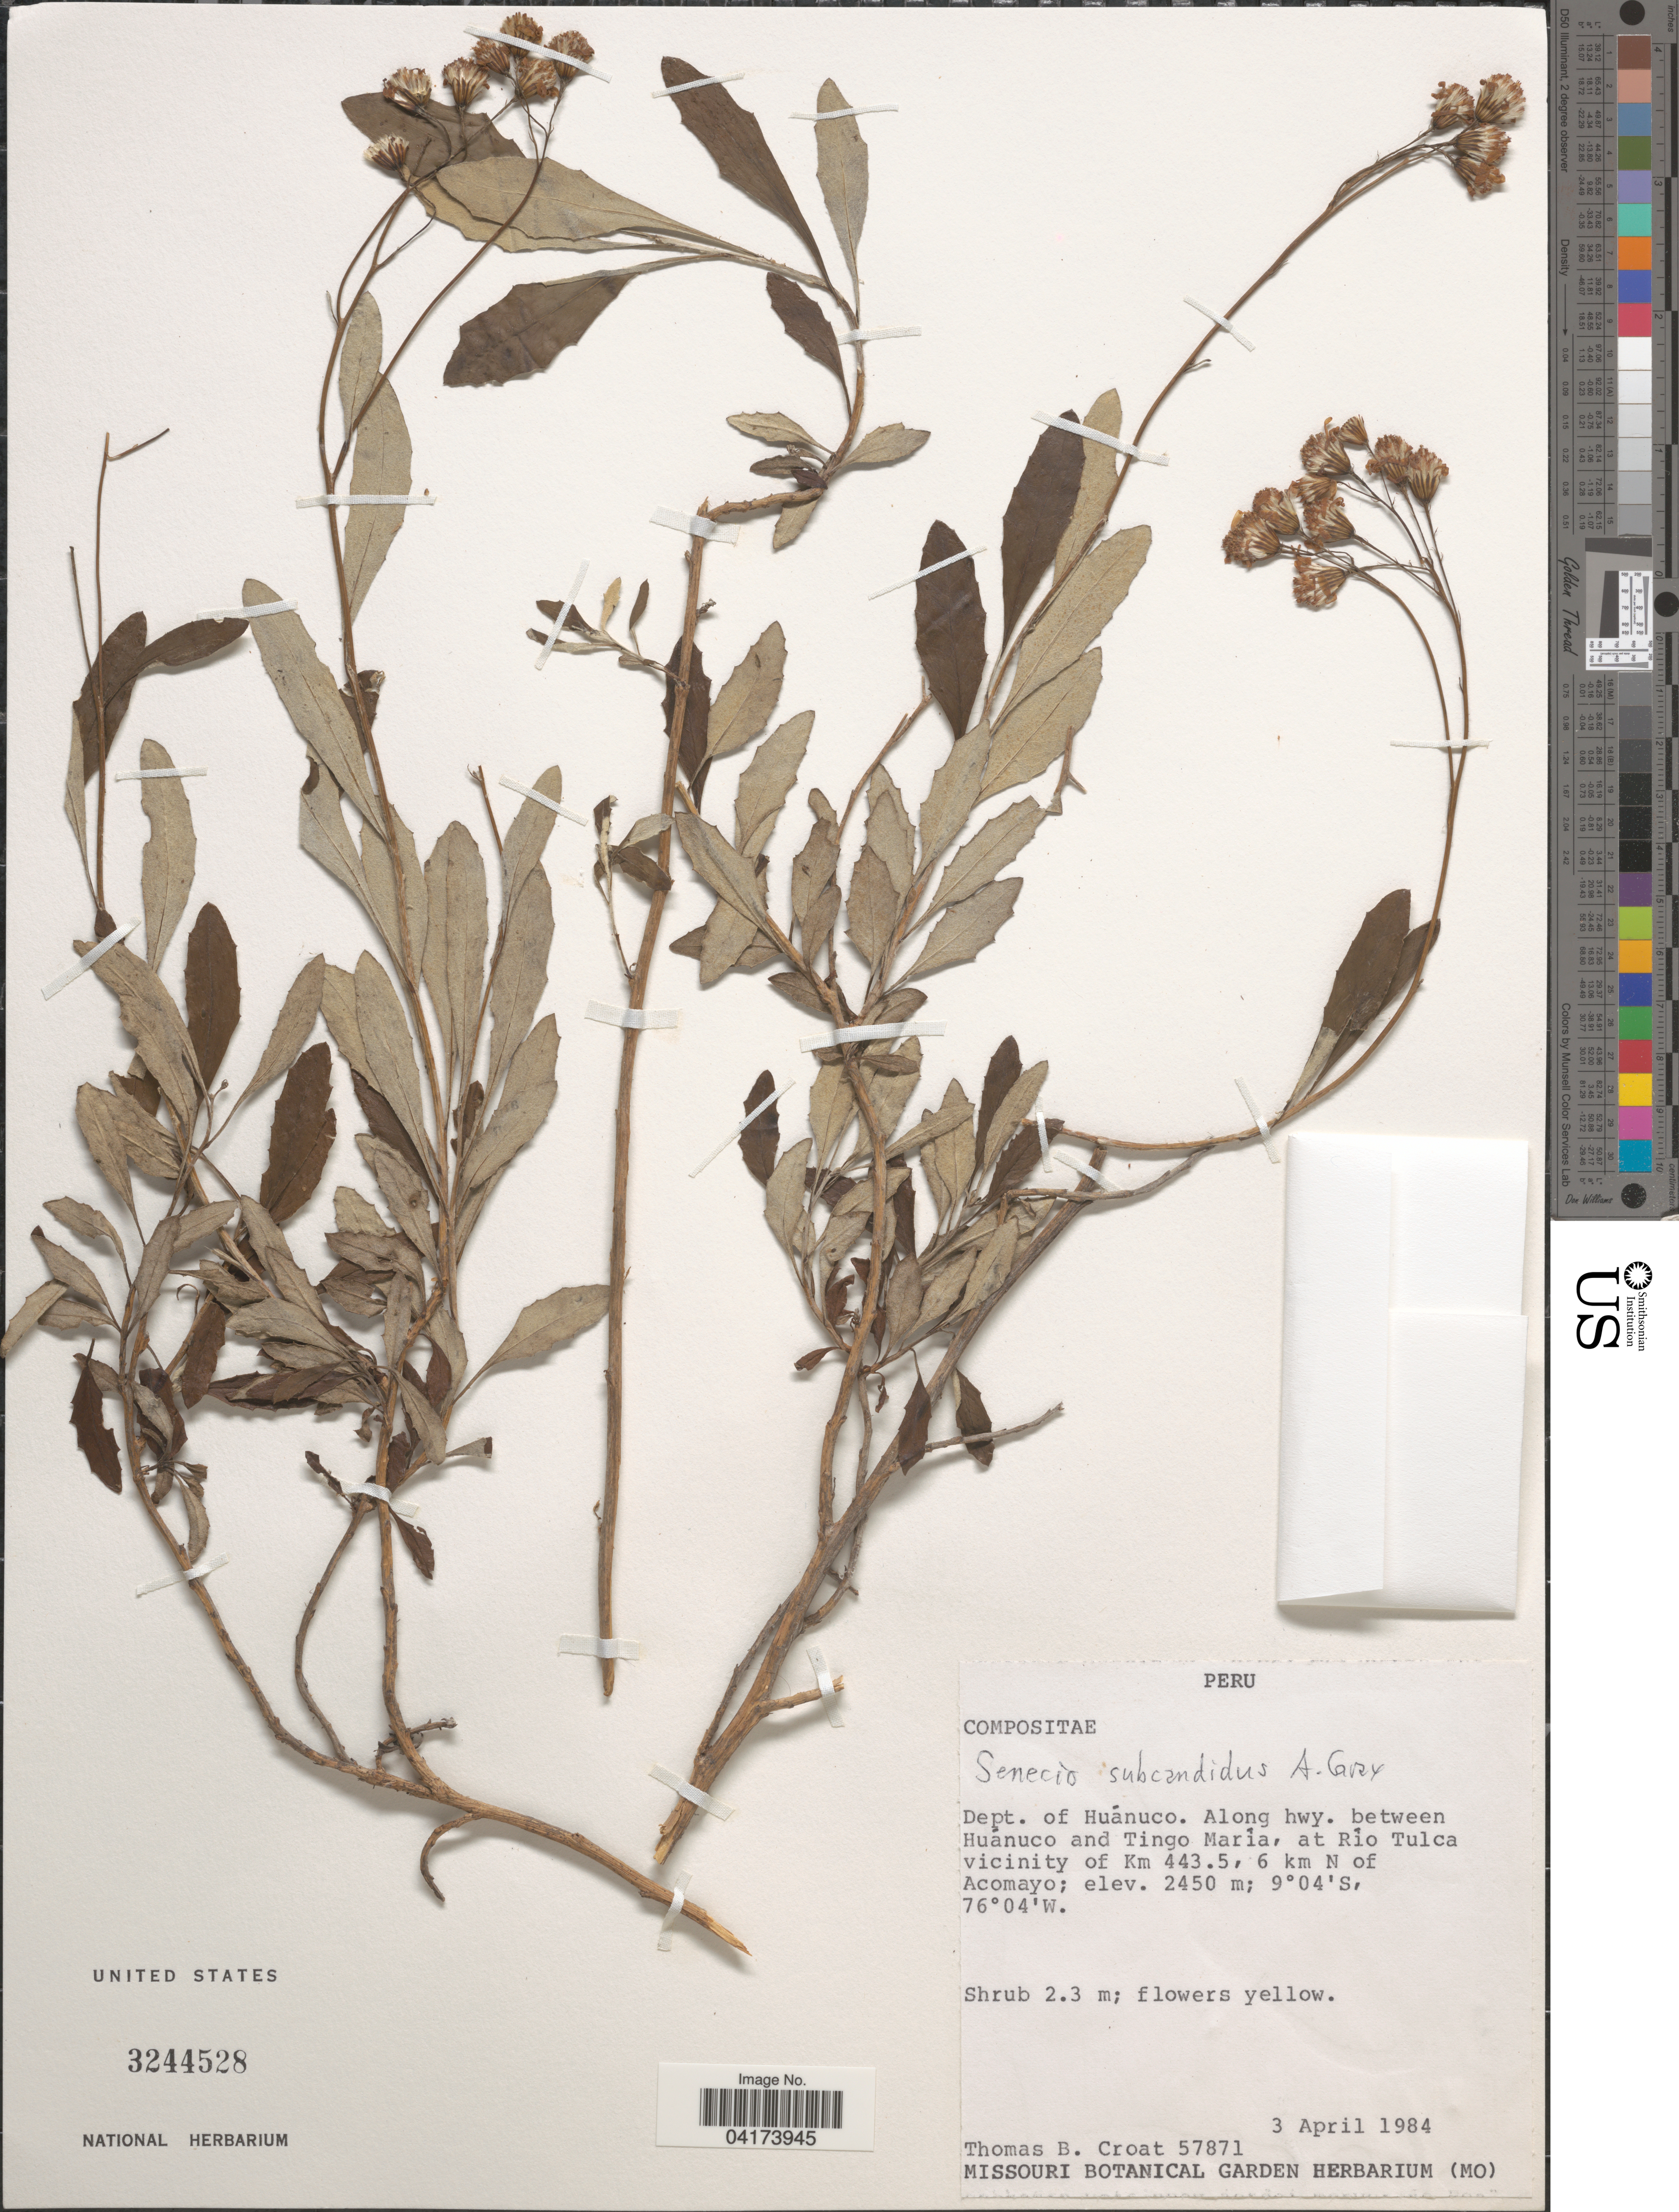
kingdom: Plantae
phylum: Tracheophyta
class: Magnoliopsida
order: Asterales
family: Asteraceae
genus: Senecio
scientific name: Senecio subcandidus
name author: A. Gray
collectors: T. B. Croat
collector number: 57871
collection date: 1984-04-03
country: Peru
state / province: Huánuco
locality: Dept. of Huánuco. Along hwy. between Huánuco and Tingo María, at Río Tulca vicinity of Km 443.5, 6 km N of Acomayo.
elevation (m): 2450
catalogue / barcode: US 3244528